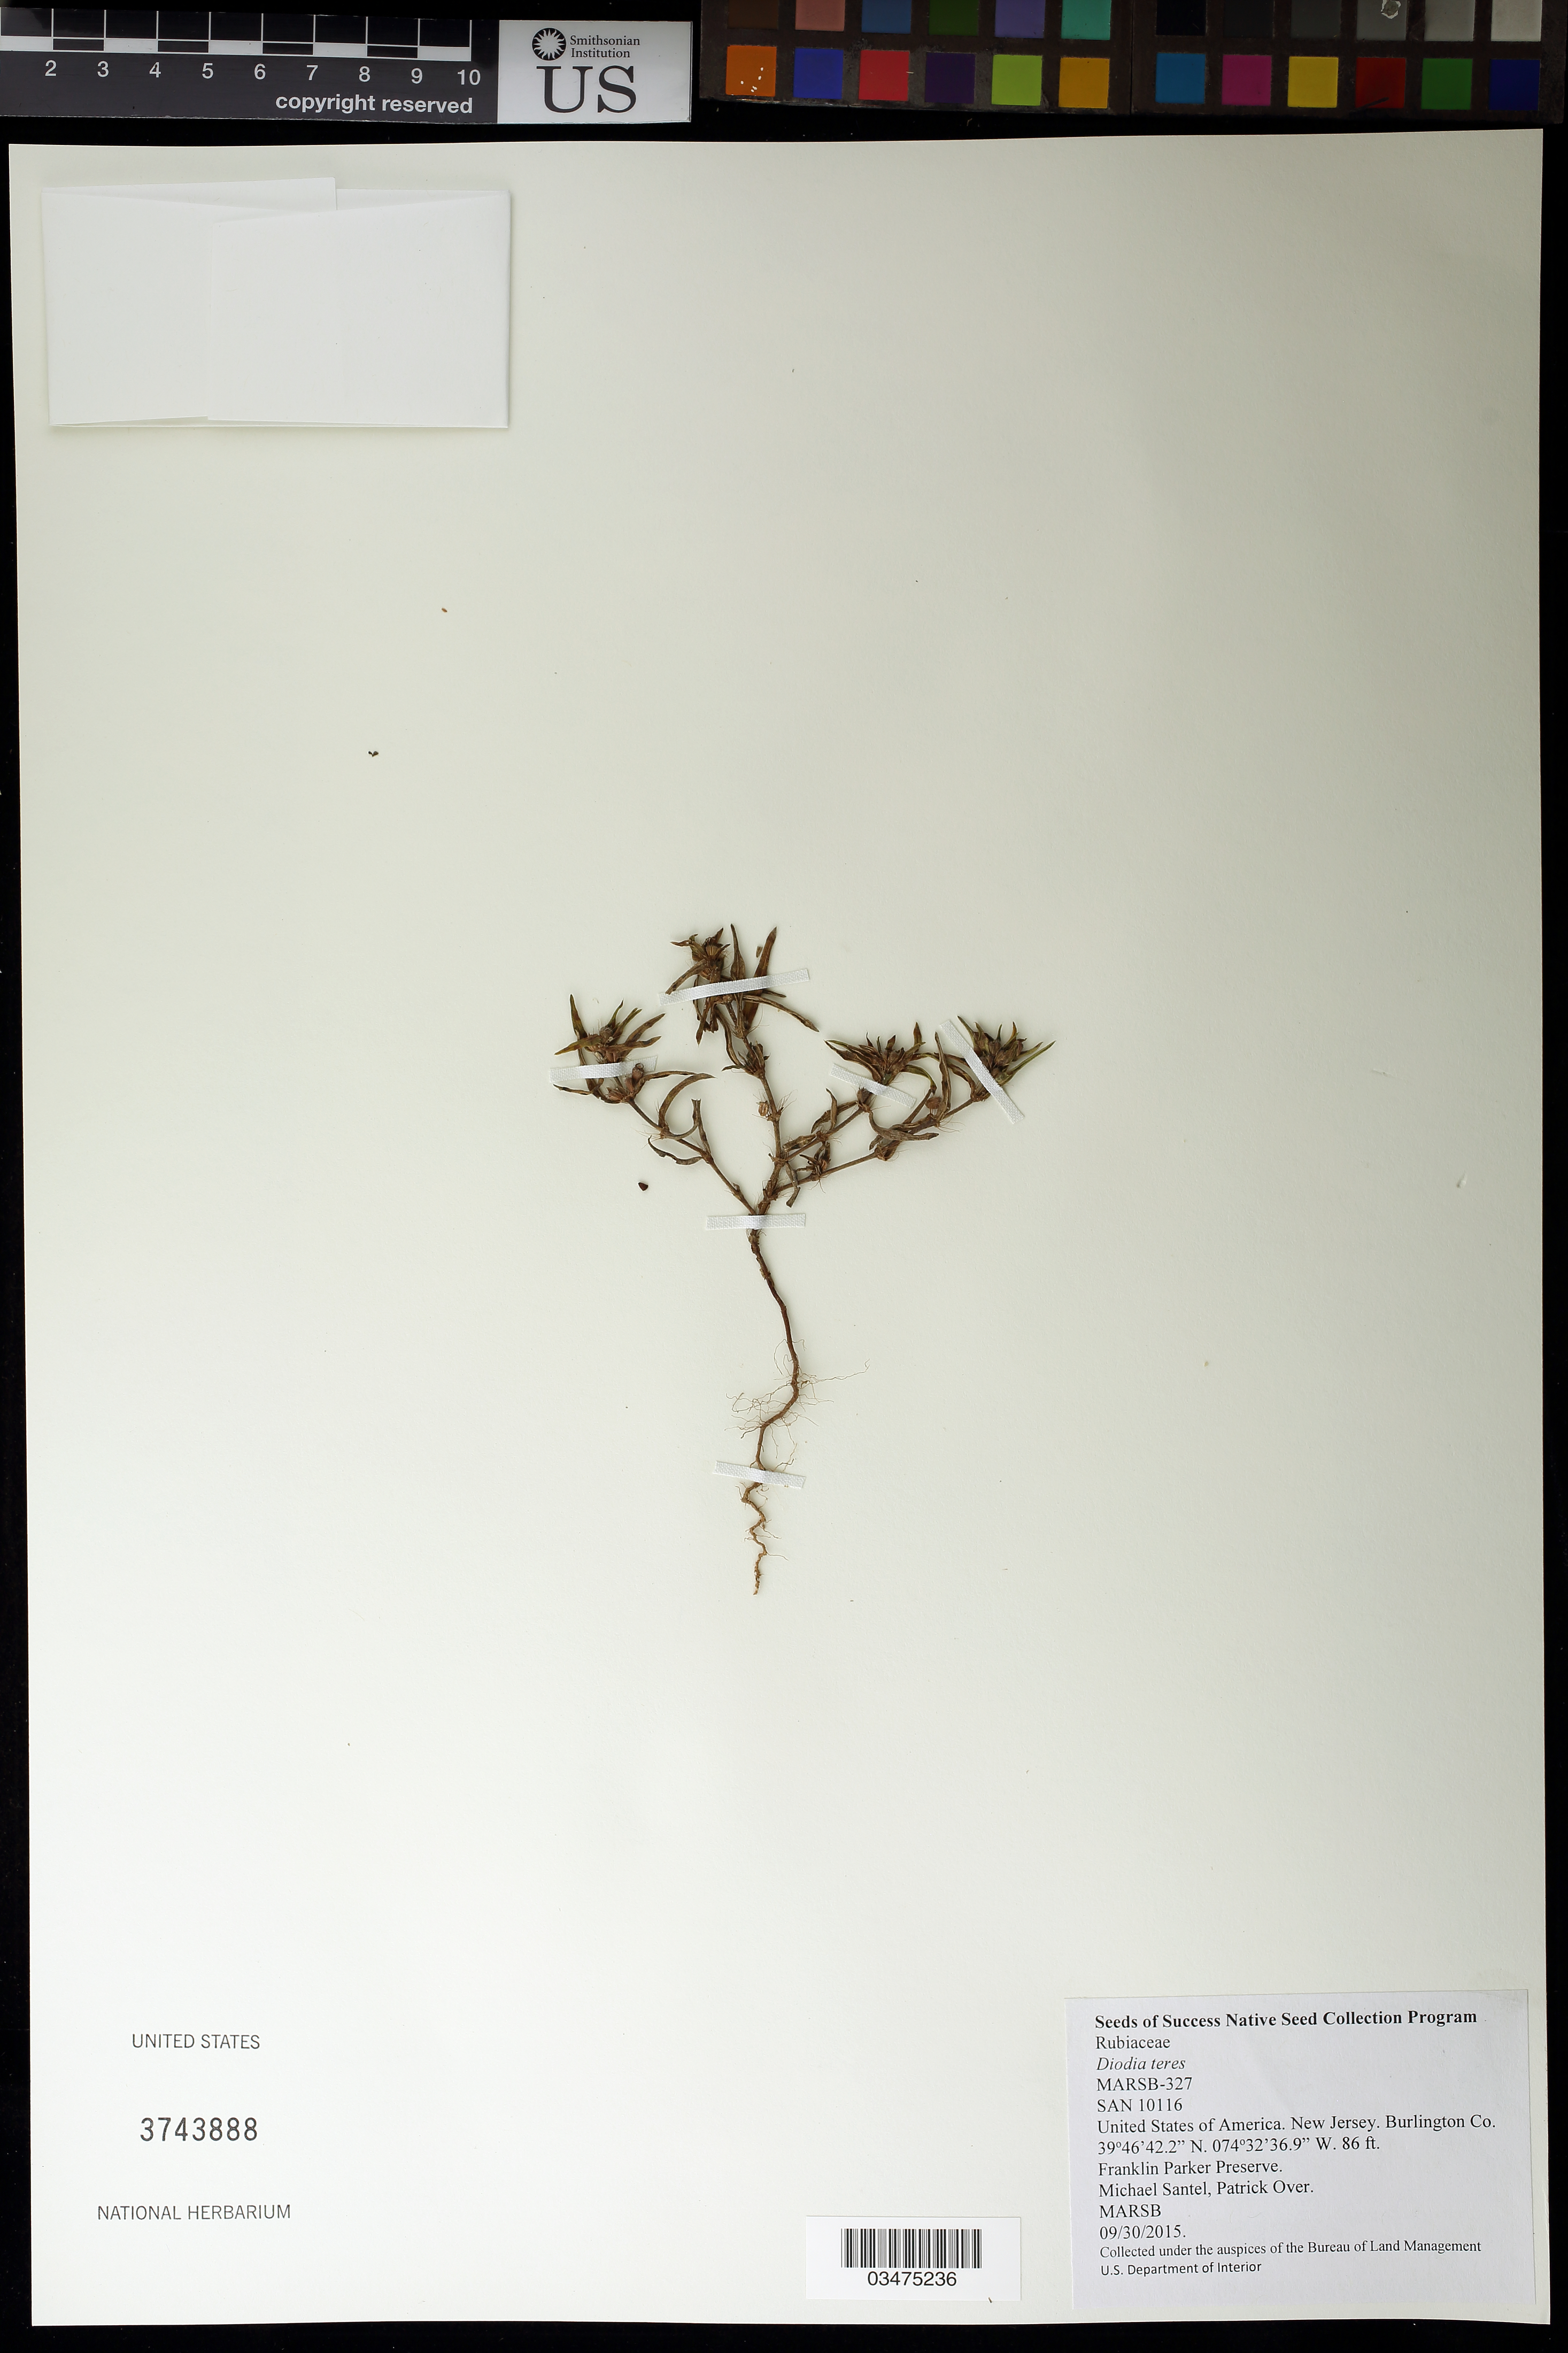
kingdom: Plantae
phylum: Tracheophyta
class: Magnoliopsida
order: Gentianales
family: Rubiaceae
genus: Diodia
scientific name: Diodia teres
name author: Walter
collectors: M. Santel & P. Over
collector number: MARSB-327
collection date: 2015-09-30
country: United States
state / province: New Jersey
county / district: Burlington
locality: Franklin Parker Preserve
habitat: Cranberry bog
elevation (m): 26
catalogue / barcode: US 3743888